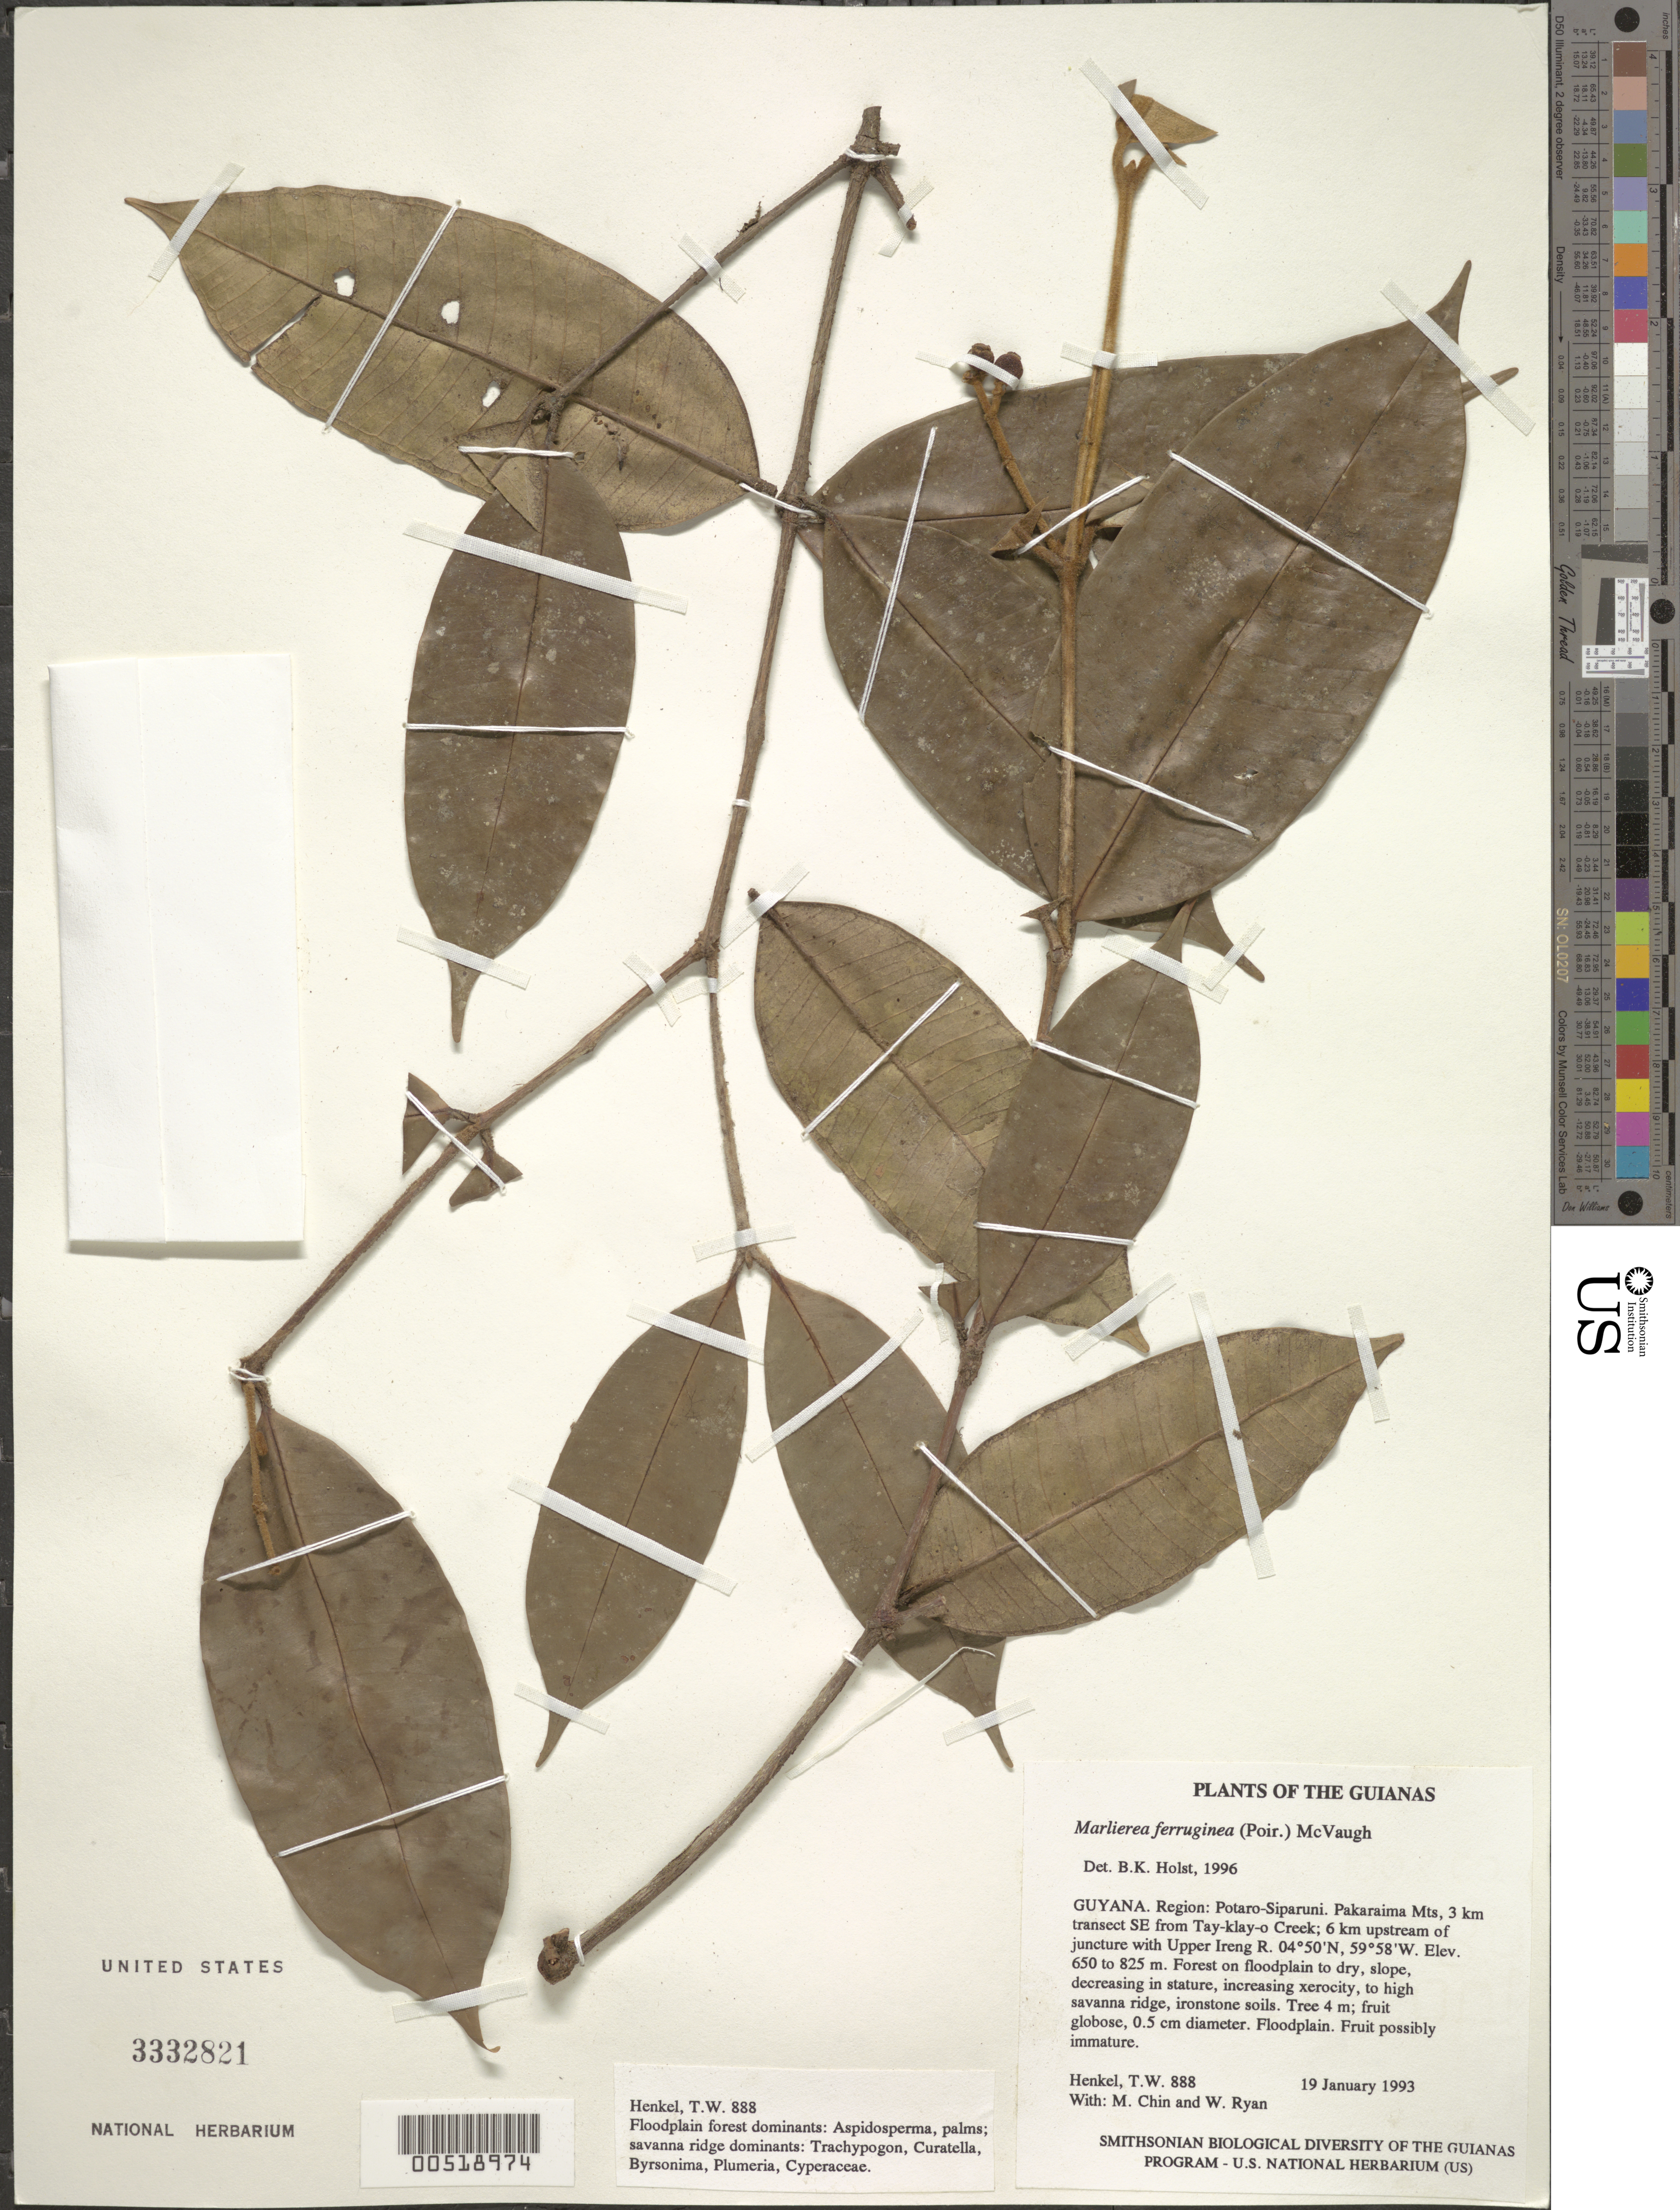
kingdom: Plantae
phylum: Tracheophyta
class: Magnoliopsida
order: Myrtales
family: Myrtaceae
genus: Myrcia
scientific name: Myrcia ferruginea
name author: (Poir.) DC.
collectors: T. Henkel, M. Chin & W. Ryan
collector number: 888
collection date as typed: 19 January 1993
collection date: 1993-01-19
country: Guyana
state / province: Potaro-Siparuni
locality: Pakaraima Mts, 3 km transect SE from Tay-klay-o Creek; 6 km upstream of juncture with Upper Ireng R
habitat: Forest on floodplain to dry, slope, decreasing in stature, increasing xerocity, to high savanna ridge, ironstone soils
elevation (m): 650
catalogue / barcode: US 3332821